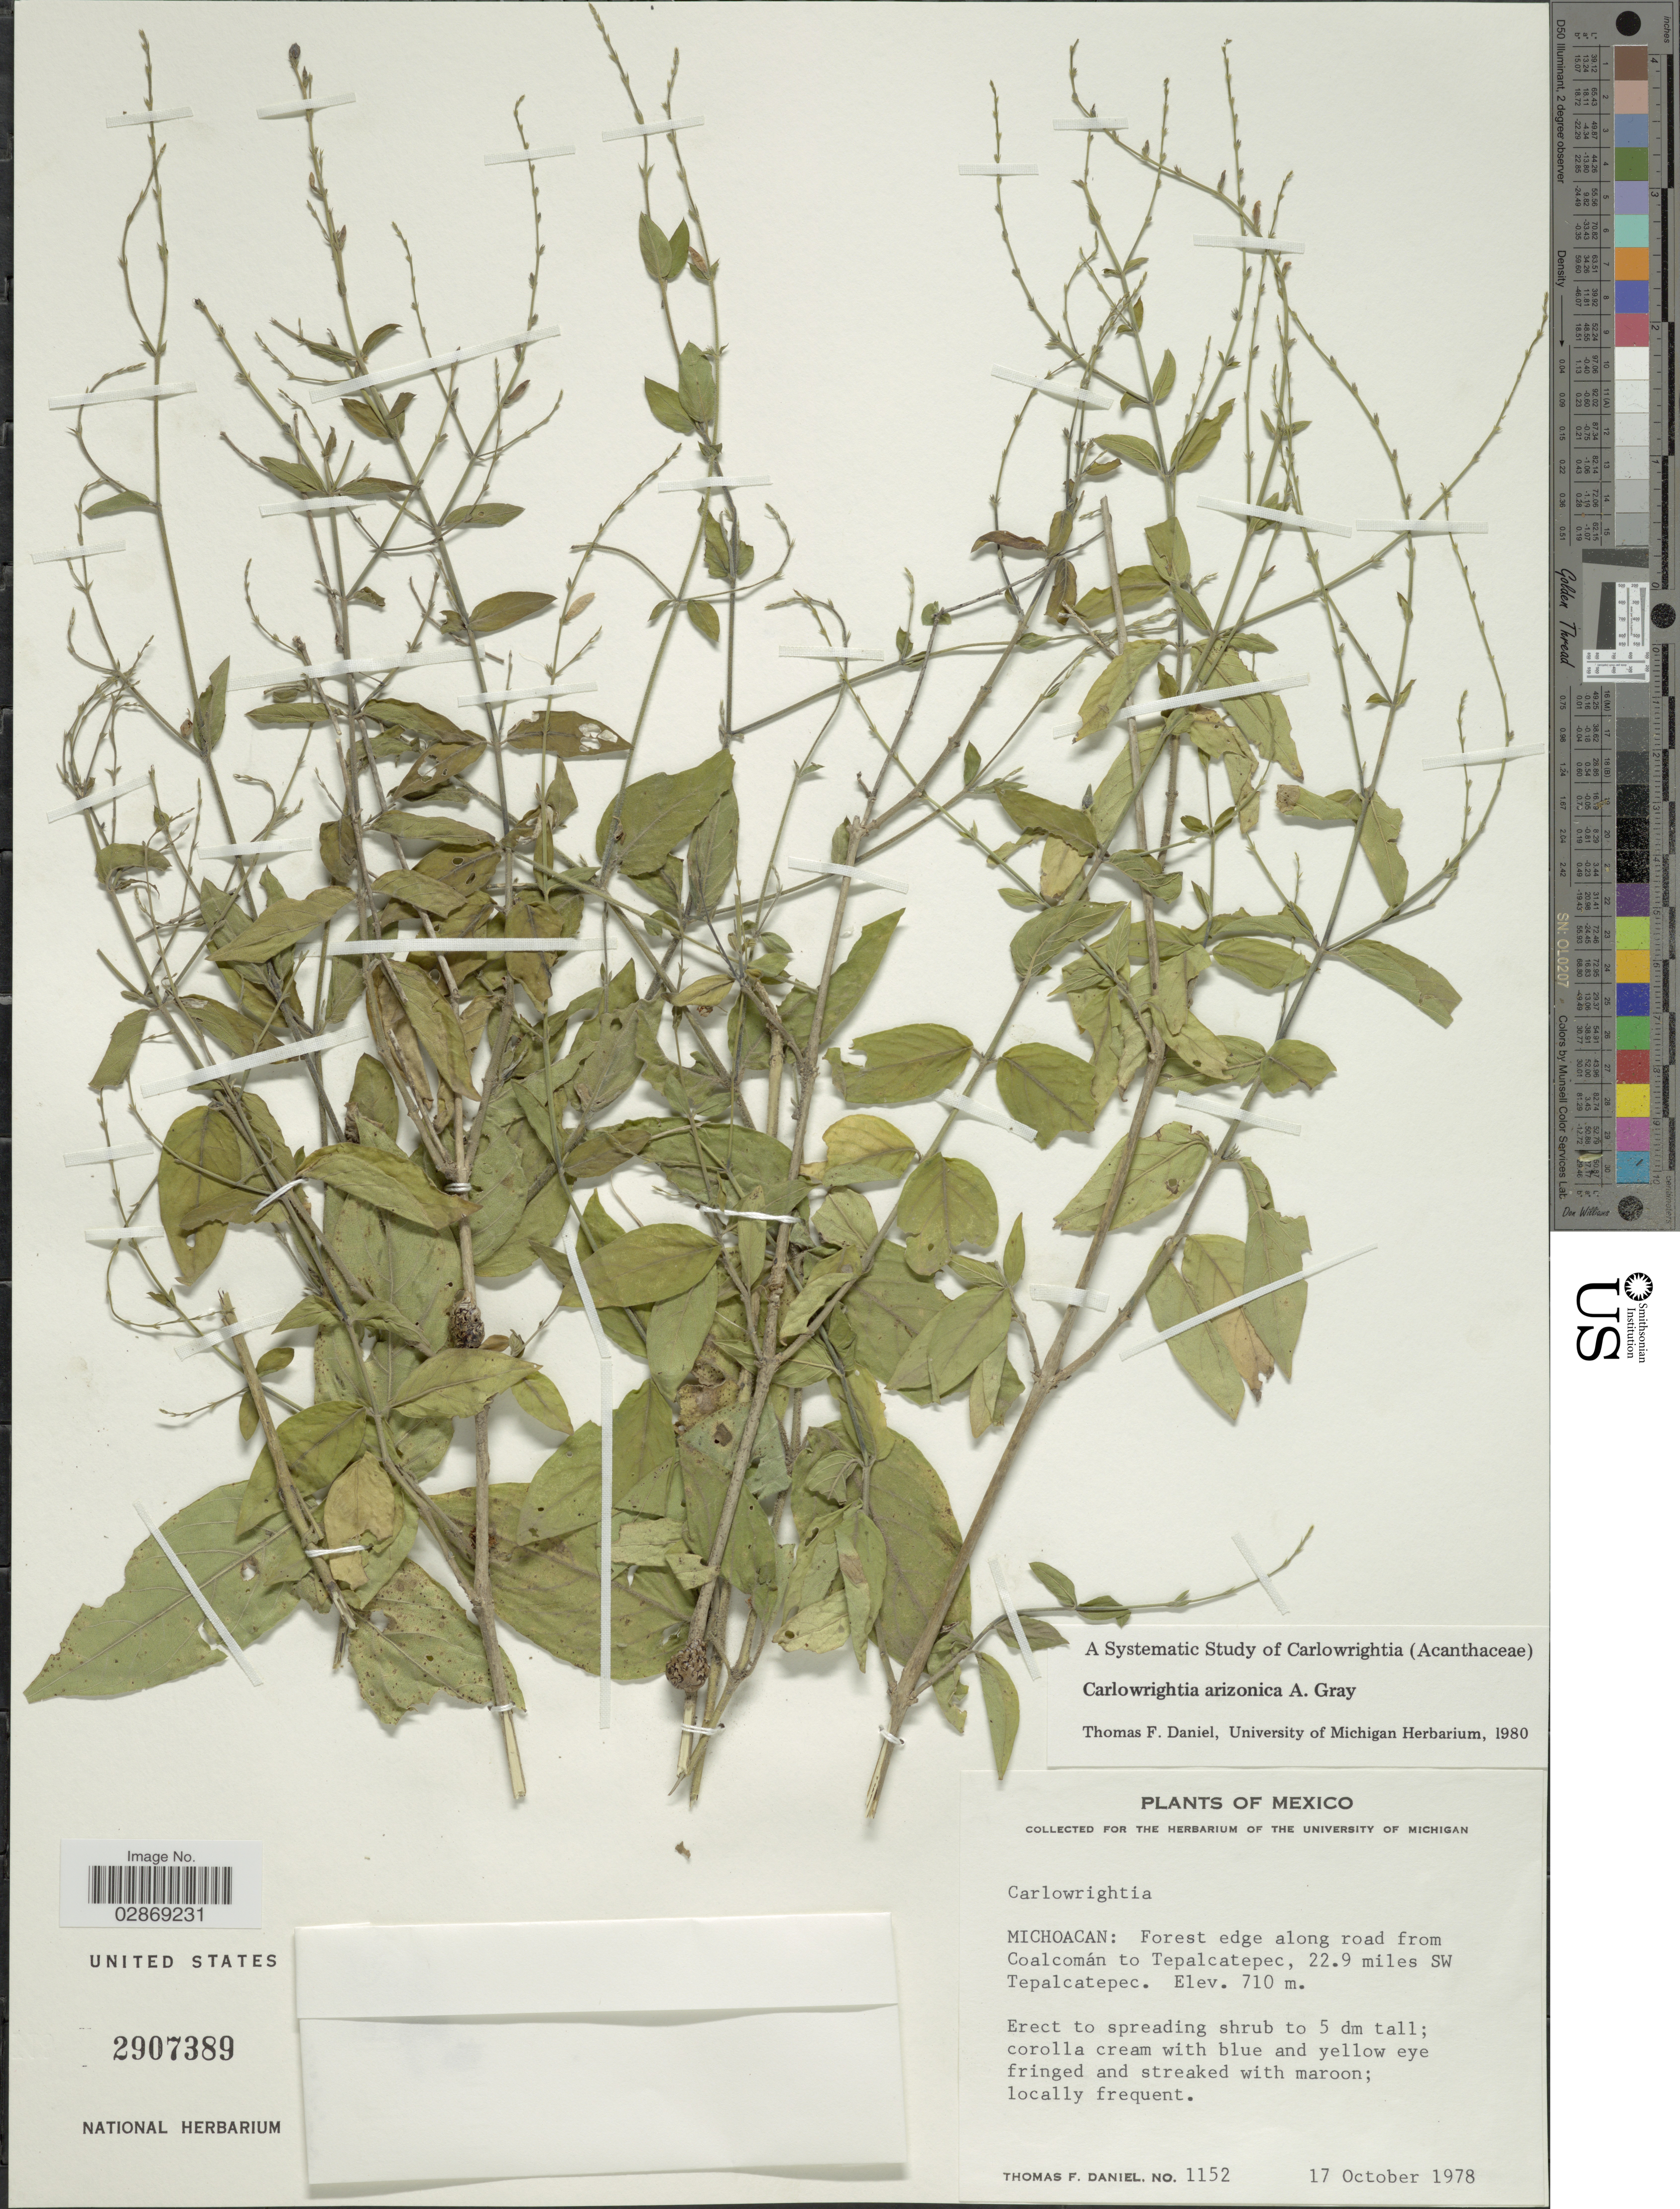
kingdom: Plantae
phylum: Tracheophyta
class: Magnoliopsida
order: Lamiales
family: Acanthaceae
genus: Carlowrightia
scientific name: Carlowrightia arizonica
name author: A. Gray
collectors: T. F. Daniel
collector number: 1152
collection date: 1978-10-17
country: Mexico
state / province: Michoacán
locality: Forest edge along road from Coalcomán to Tepalcatepec, 22.9 miles SW Tepalcatepec.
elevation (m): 710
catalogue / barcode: US 2907389